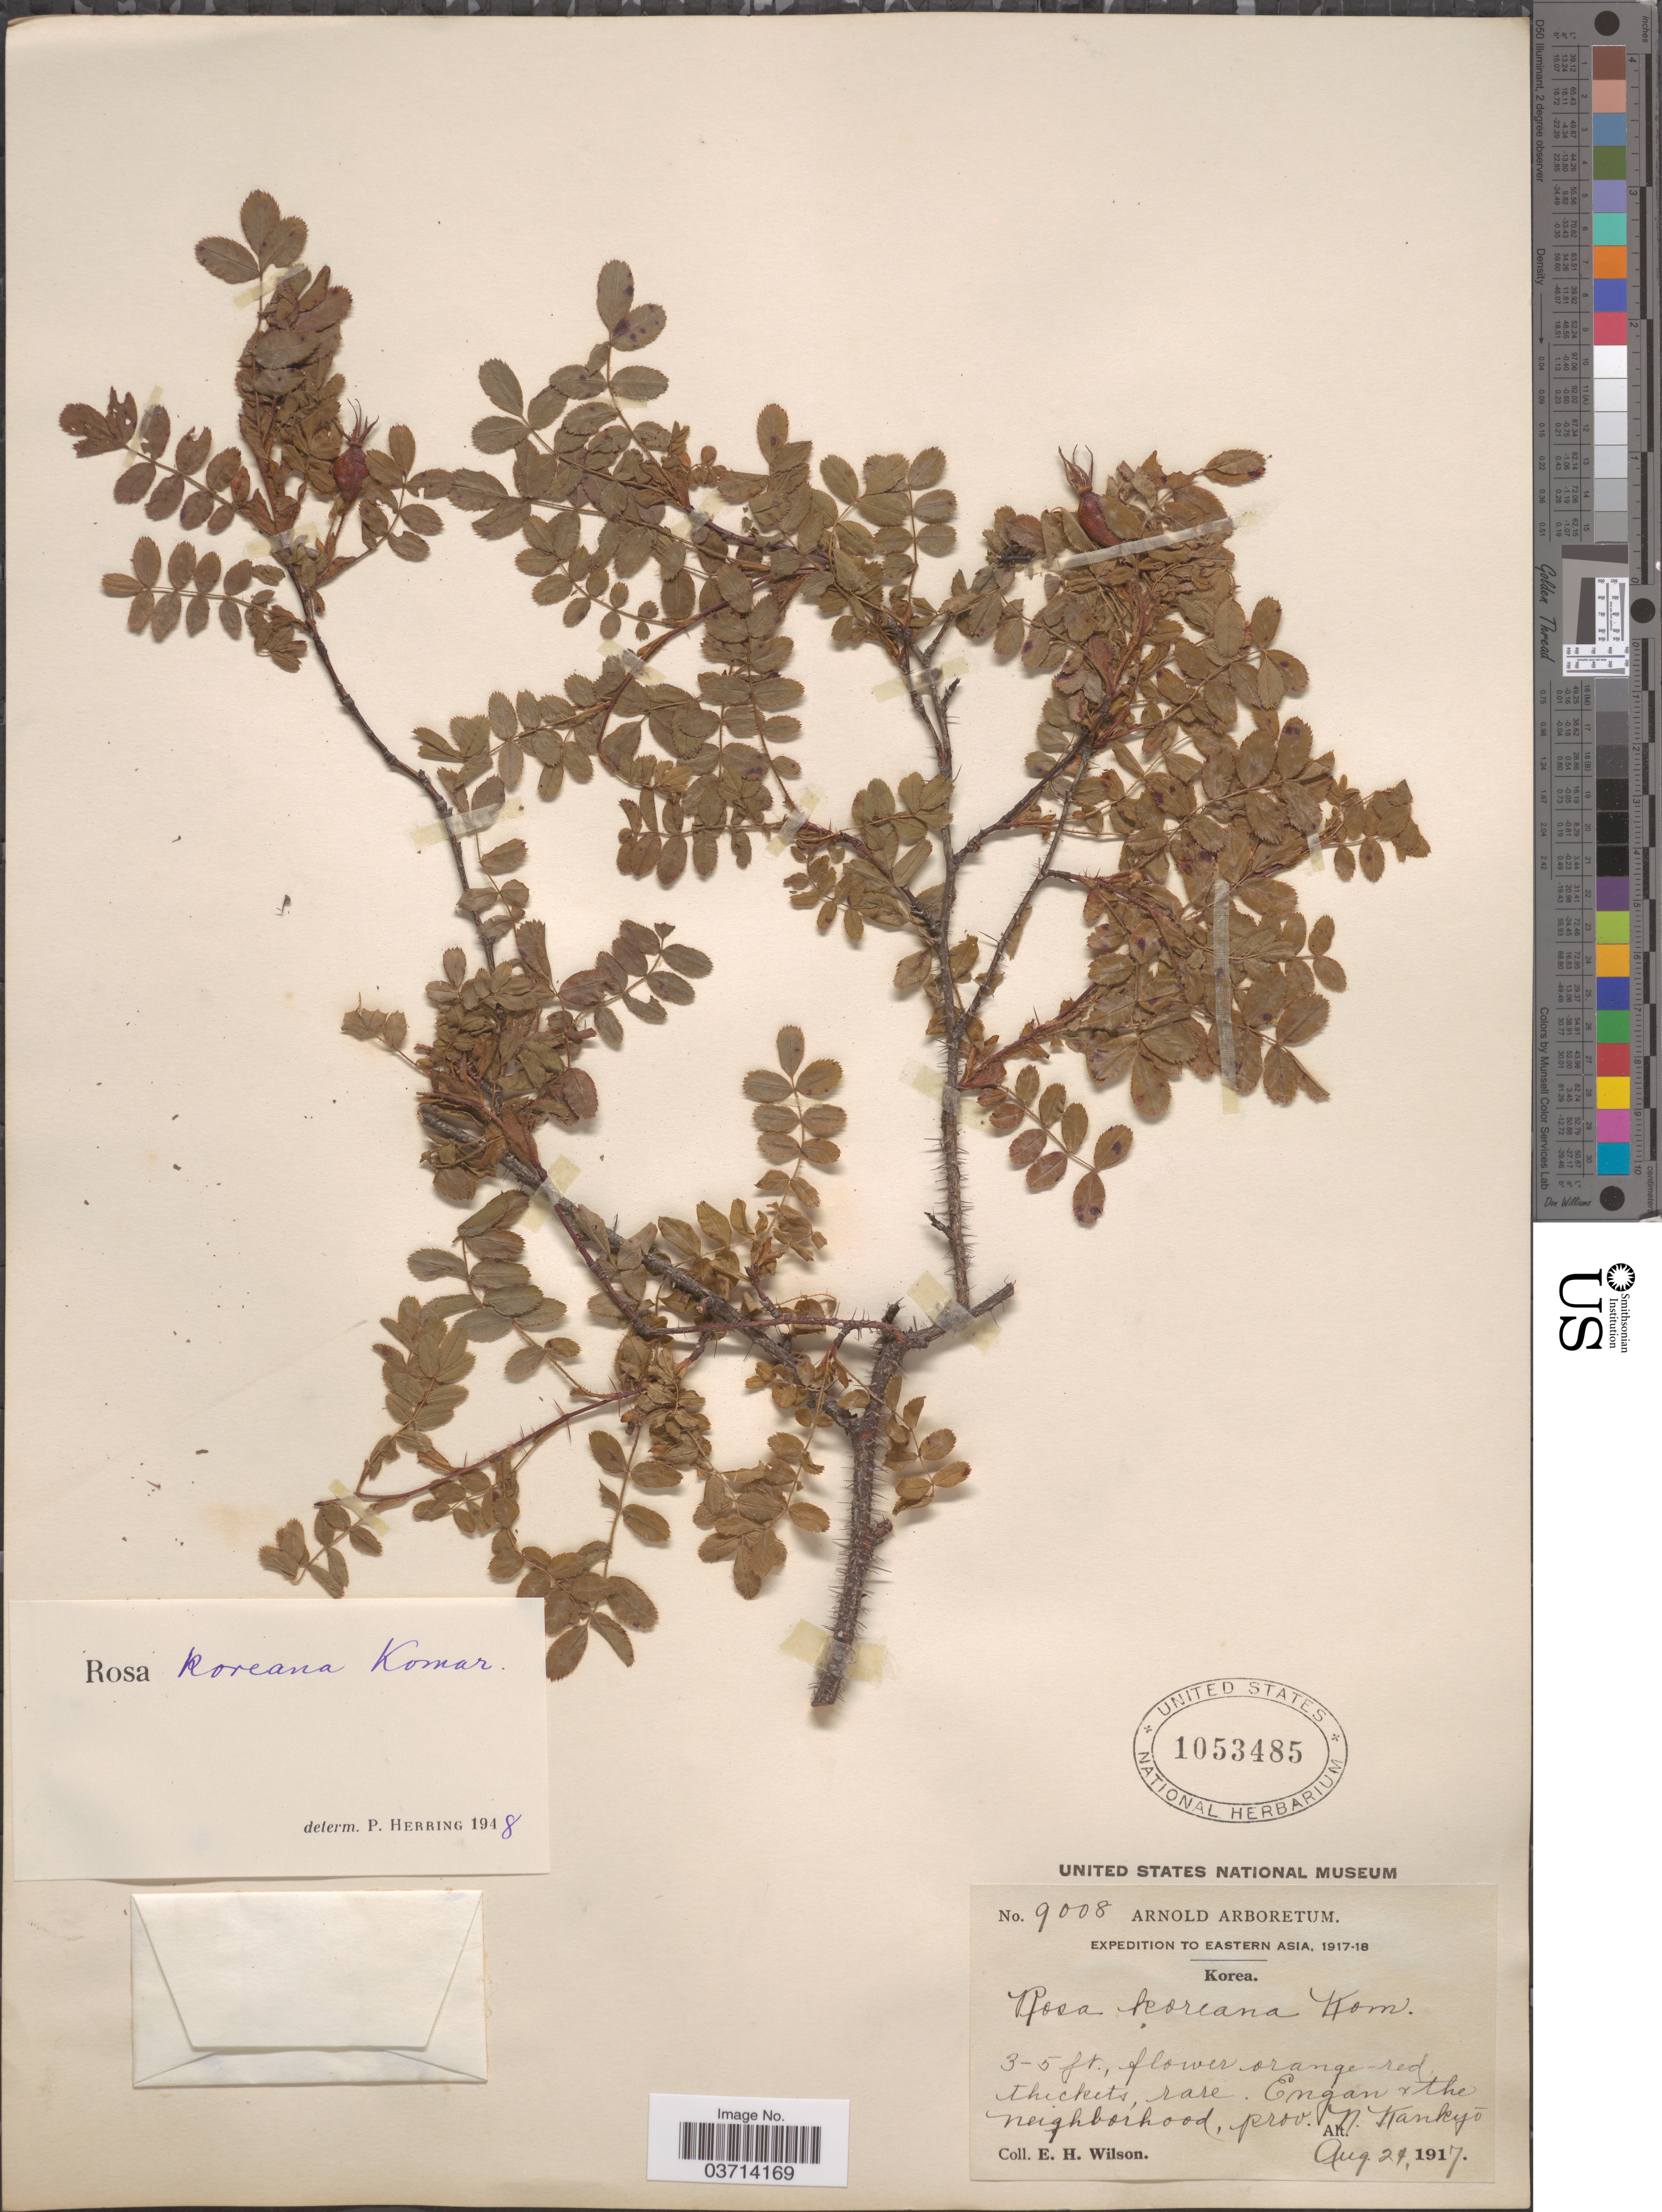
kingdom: Plantae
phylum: Tracheophyta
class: Magnoliopsida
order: Rosales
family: Rosaceae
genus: Rosa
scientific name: Rosa koreana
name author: Kom.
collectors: E. Wilson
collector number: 9008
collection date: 1917-08-24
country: North Korea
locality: Engan & the neighborhood, prov. N. Kankyō.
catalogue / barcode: US 1053485